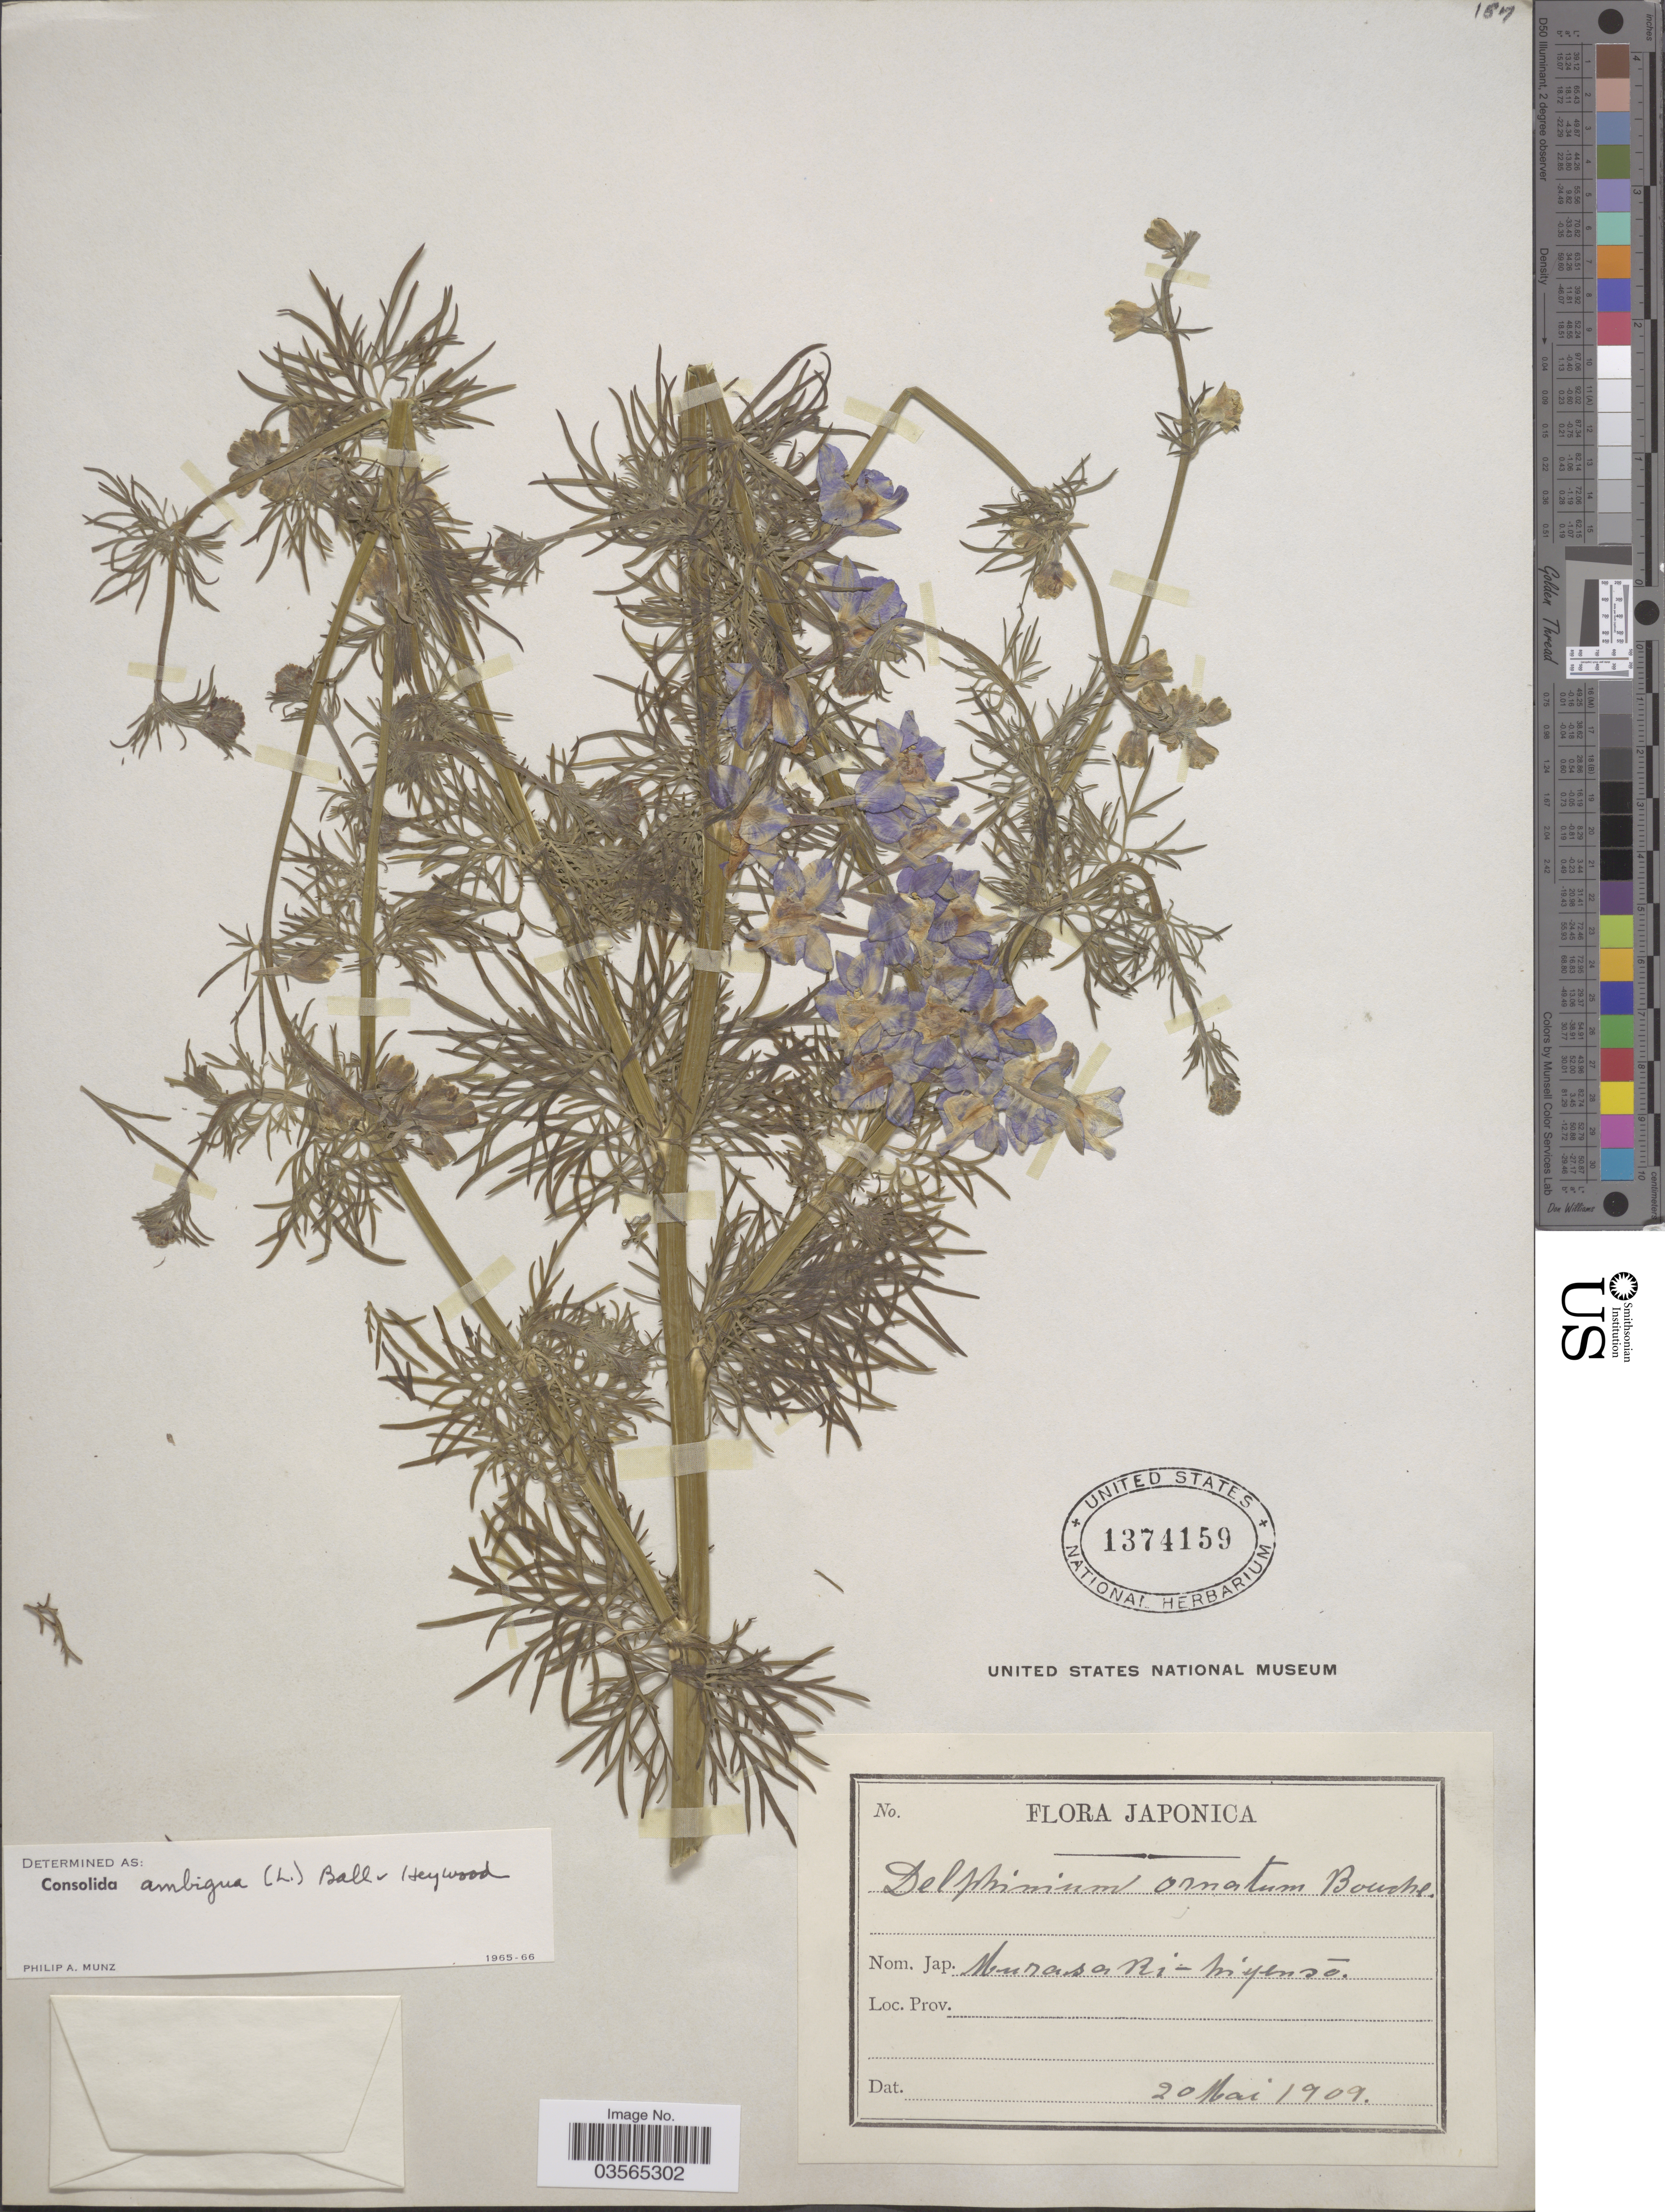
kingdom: Plantae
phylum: Tracheophyta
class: Magnoliopsida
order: Ranunculales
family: Ranunculaceae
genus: Delphinium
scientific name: Delphinium ambiguum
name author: L.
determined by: Strong, Mark T., (BOT), Smithsonian Institution - National Museum of Natural History (UNITED STATES)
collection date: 1909-05-20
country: Japan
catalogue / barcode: US 1374159